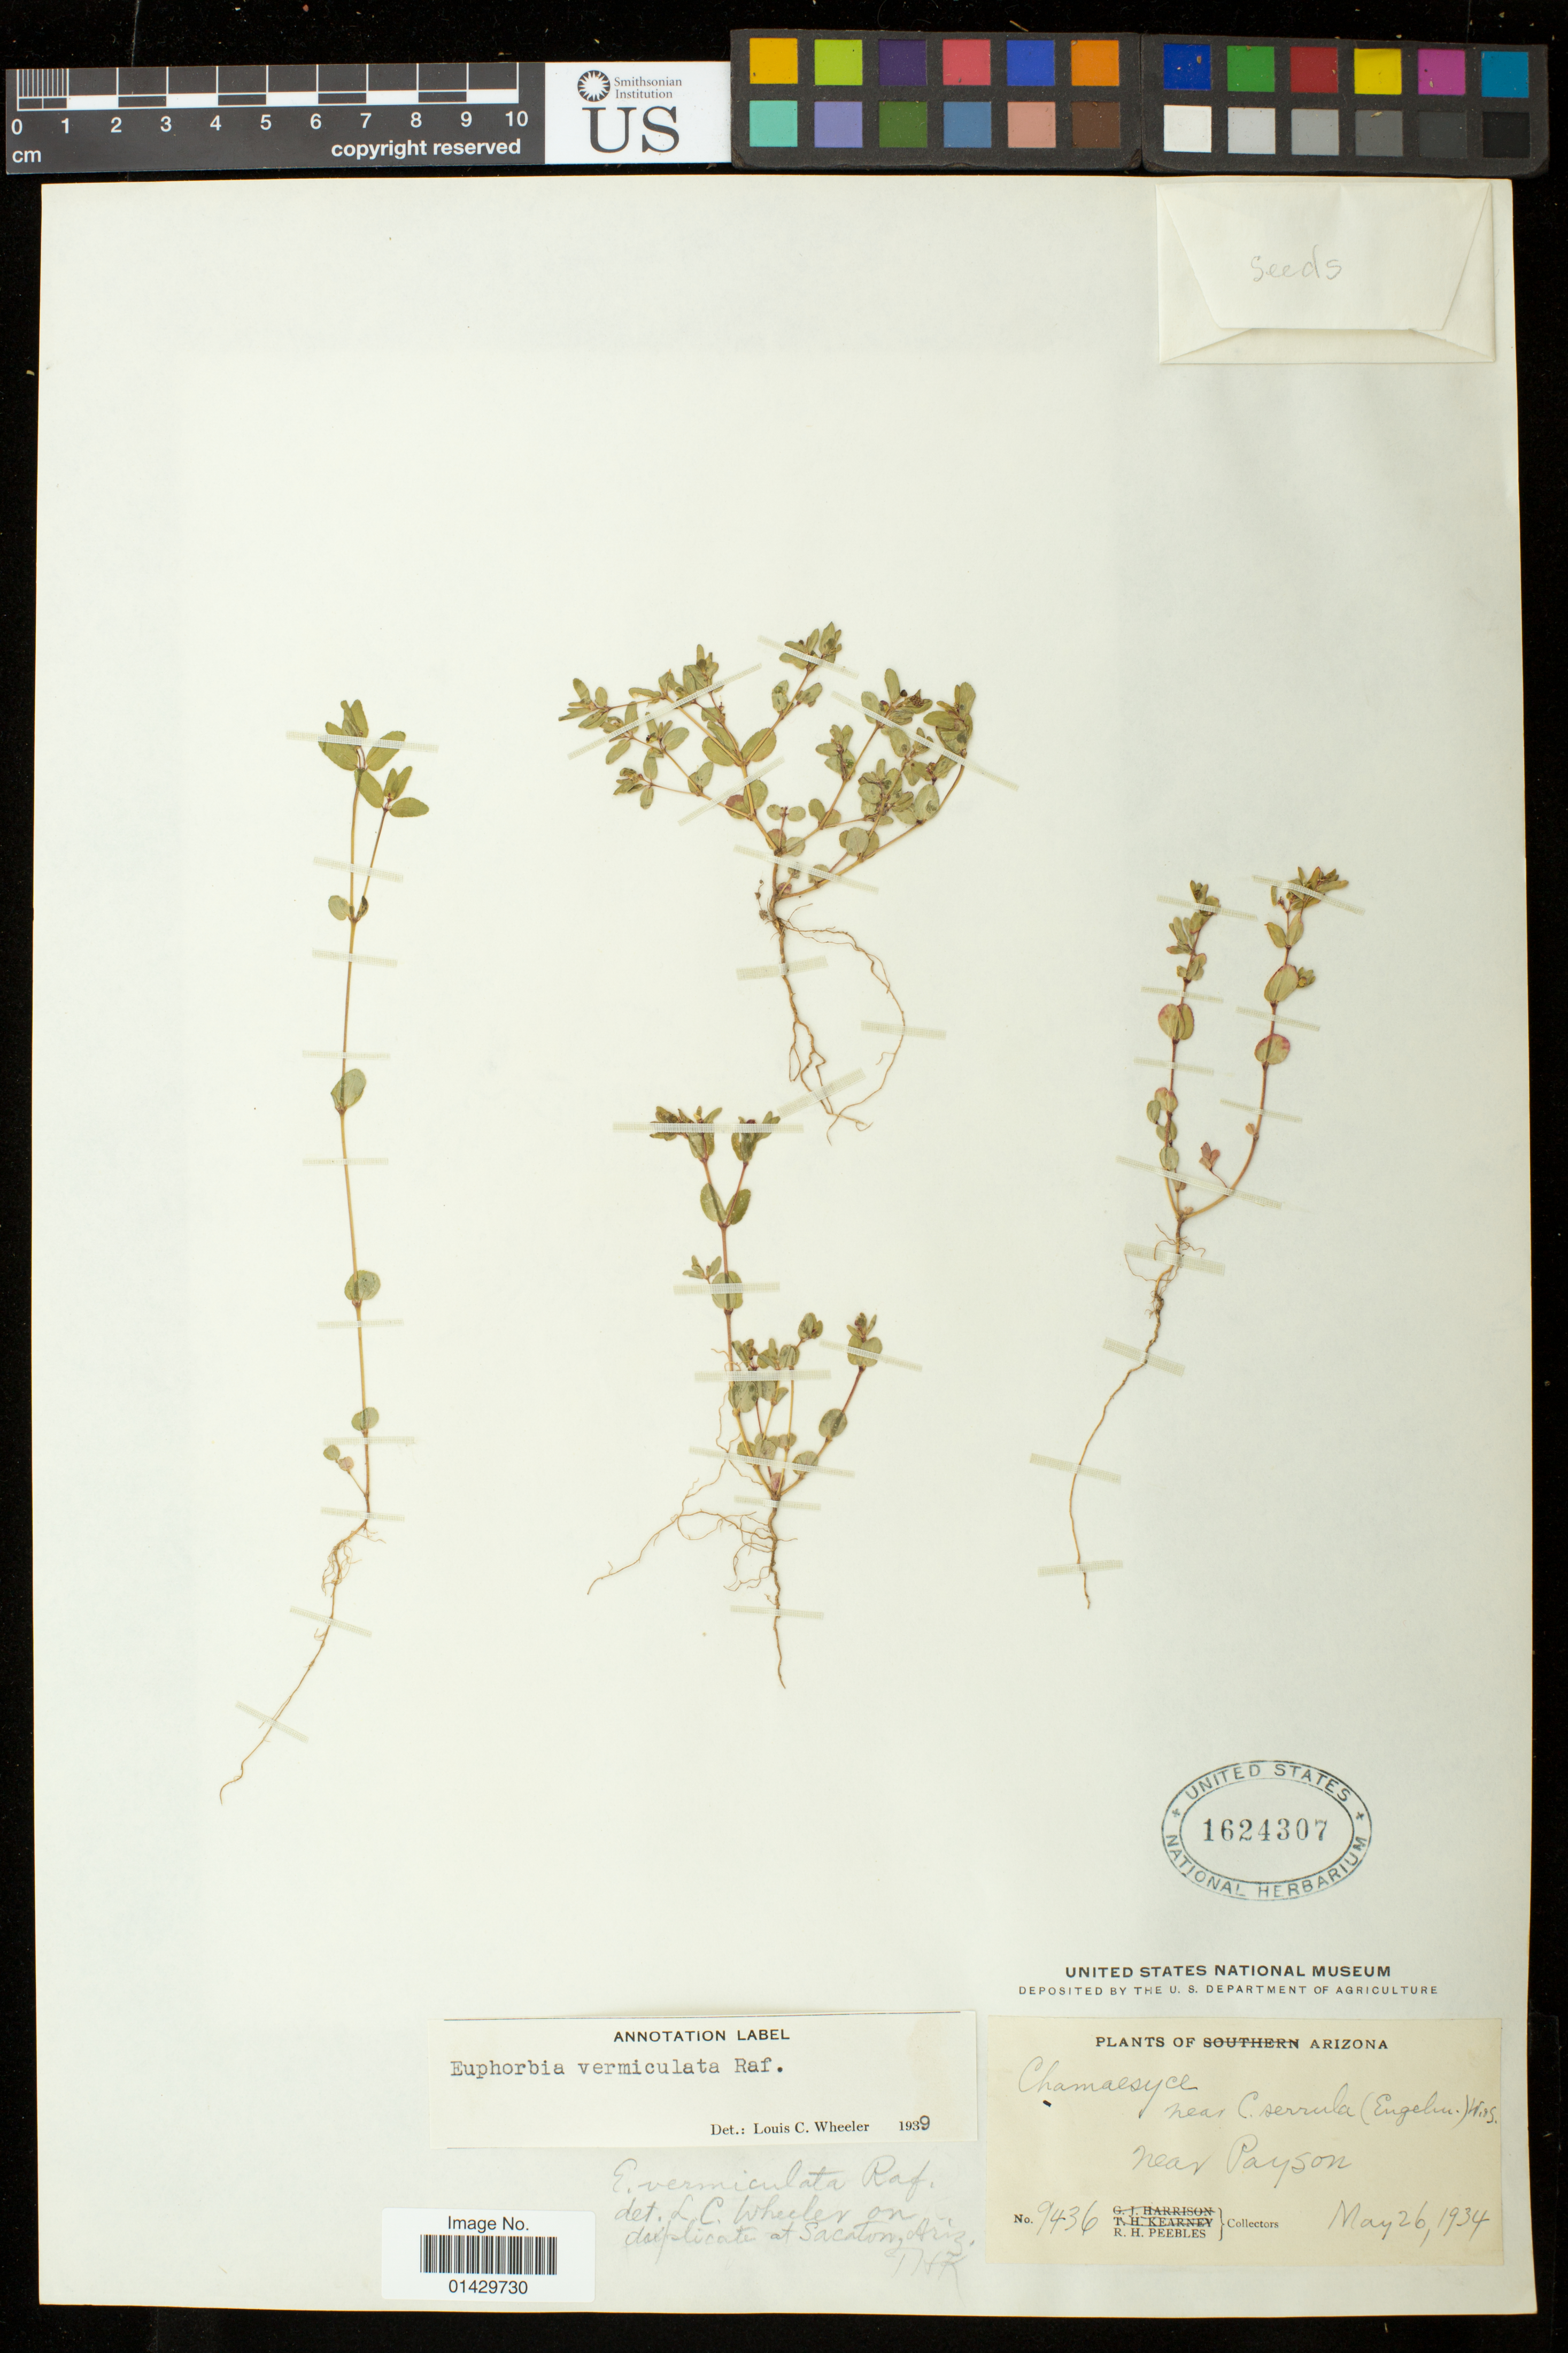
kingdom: Plantae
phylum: Tracheophyta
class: Magnoliopsida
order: Malpighiales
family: Euphorbiaceae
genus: Euphorbia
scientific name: Euphorbia vermiculata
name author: Raf.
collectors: R. H. Peebles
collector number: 9436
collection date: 1934-05-26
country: United States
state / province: Arizona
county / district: Gila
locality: near Payson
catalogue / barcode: US 1624307